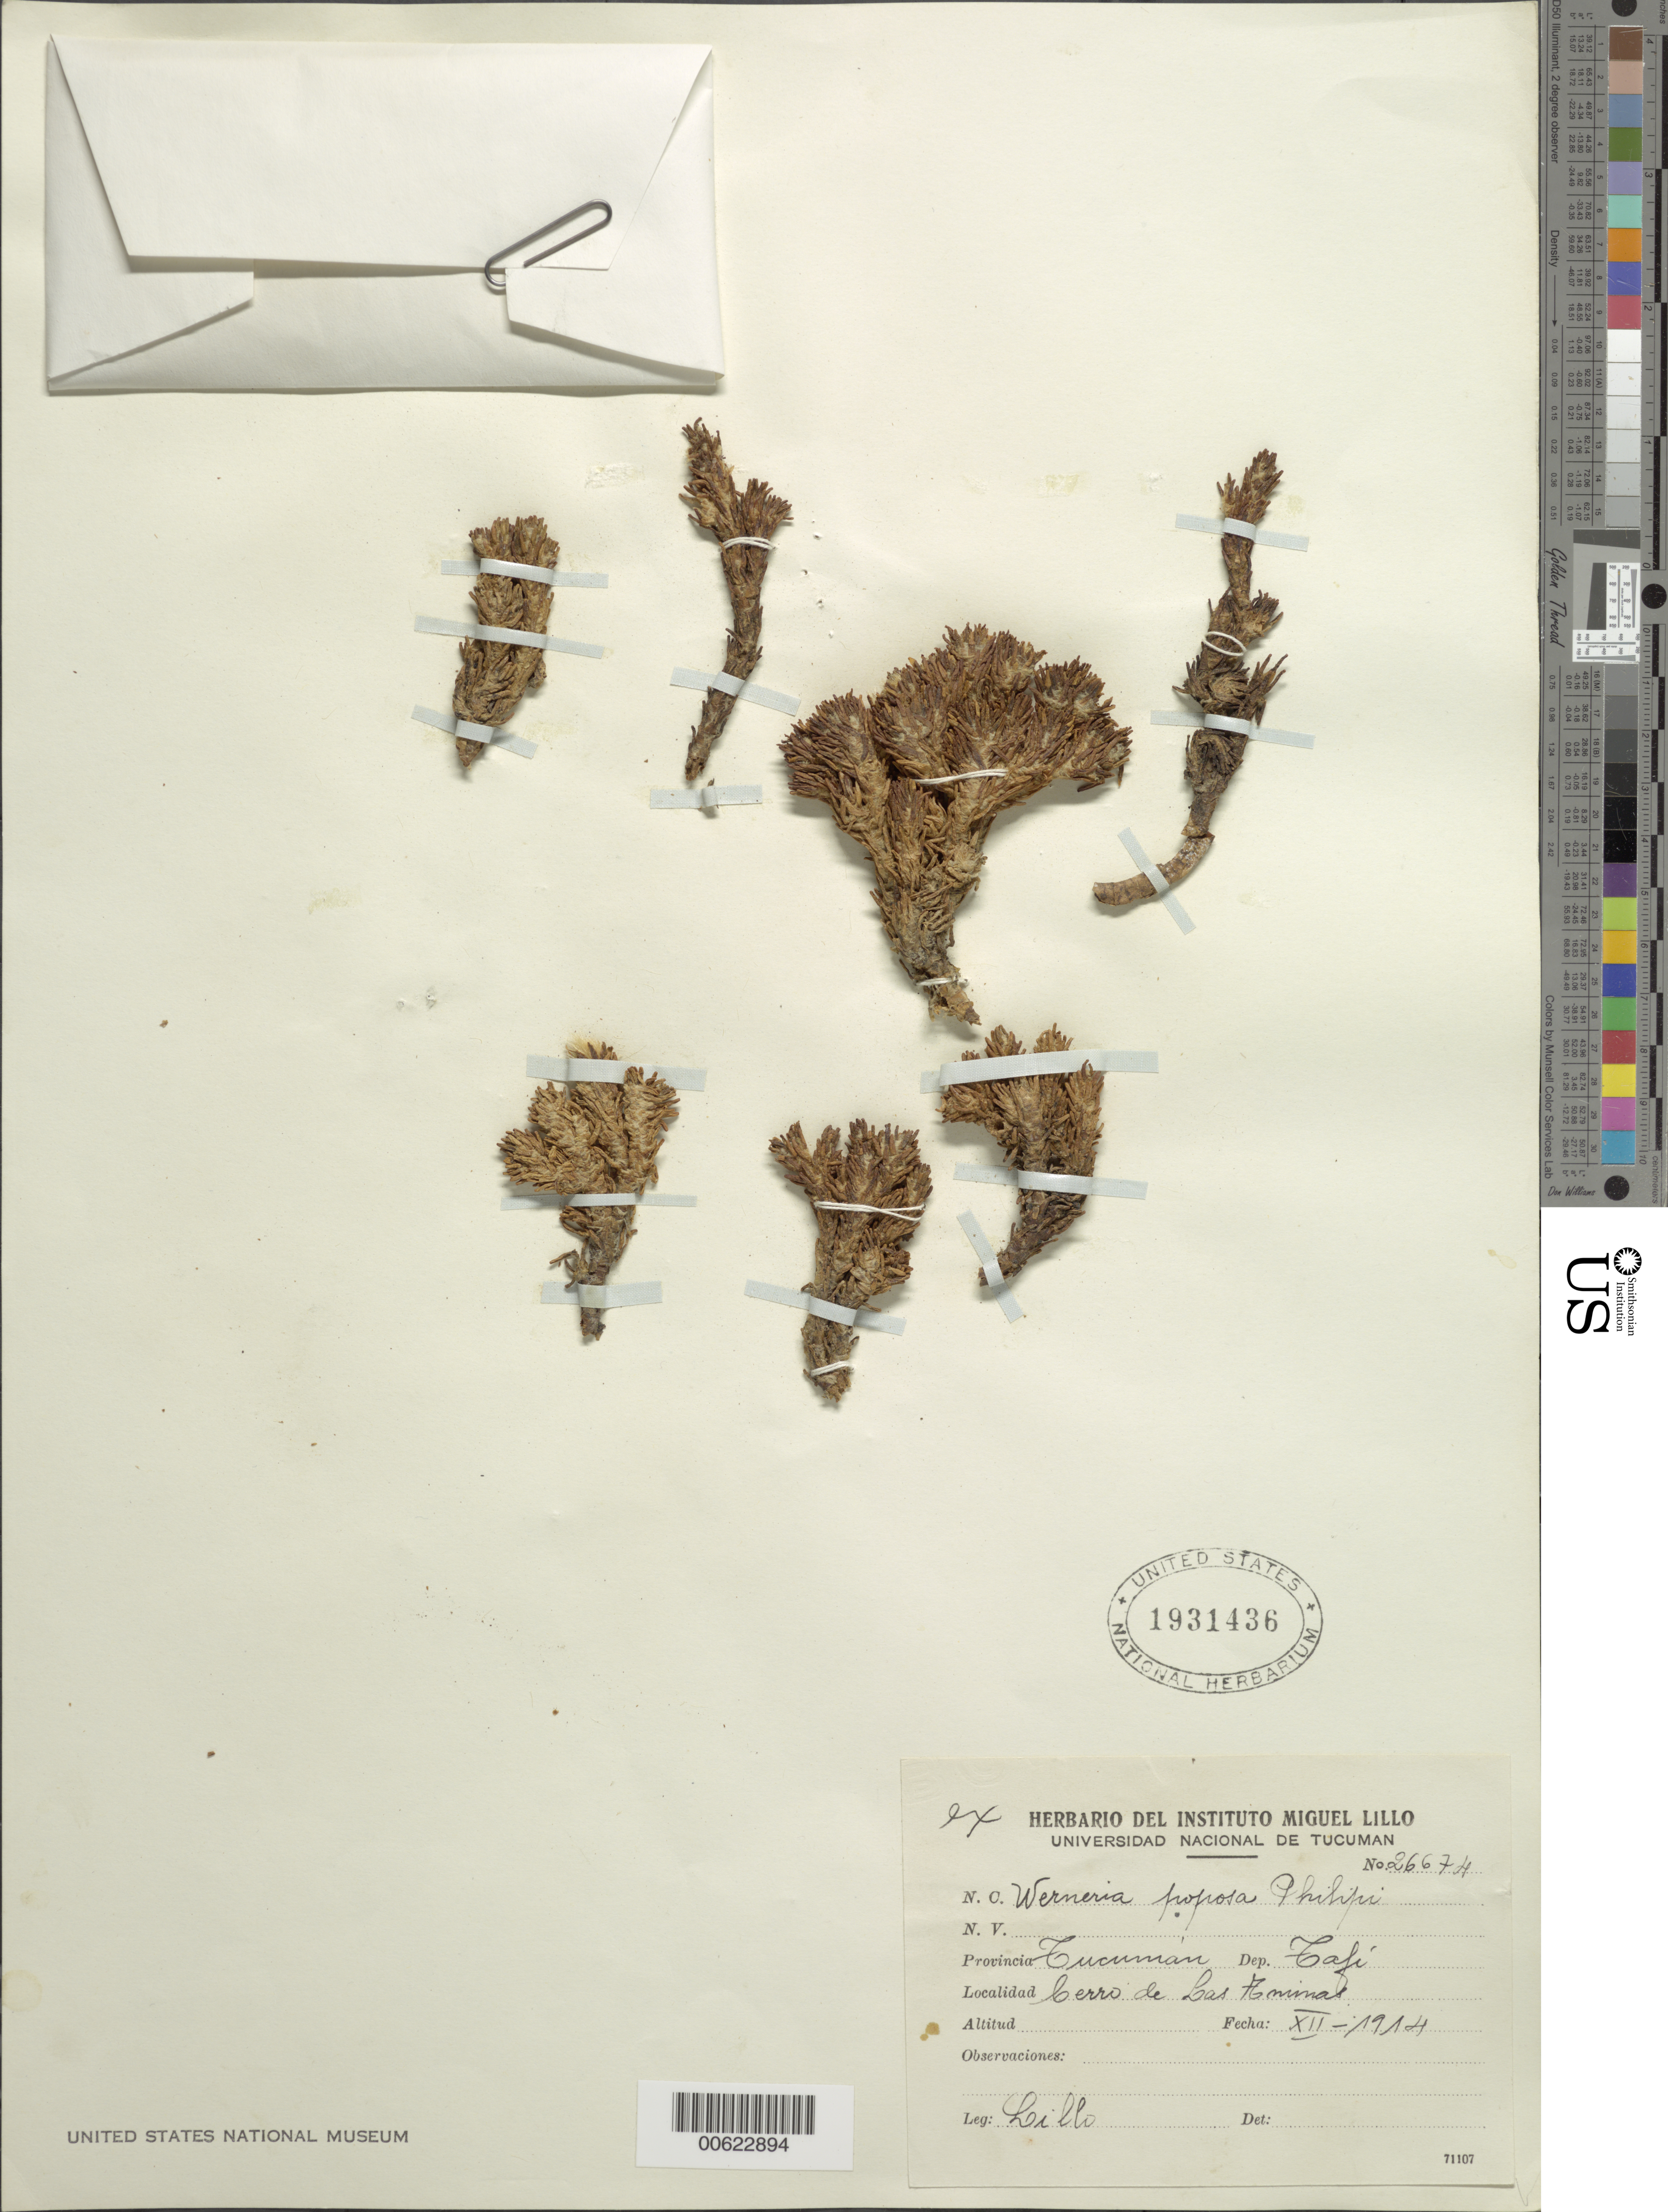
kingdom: Plantae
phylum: Tracheophyta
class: Magnoliopsida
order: Asterales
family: Asteraceae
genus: Xenophyllum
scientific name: Xenophyllum poposum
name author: (Phil.) V.A. Funk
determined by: Funk, Vicki A., (BOT), Smithsonian Institution - National Museum of Natural History (UNITED STATES)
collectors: M. Lillo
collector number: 26674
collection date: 1914-12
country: Argentina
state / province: Tucumán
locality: Tafi, Cerro de Las Animas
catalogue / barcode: US 1931436